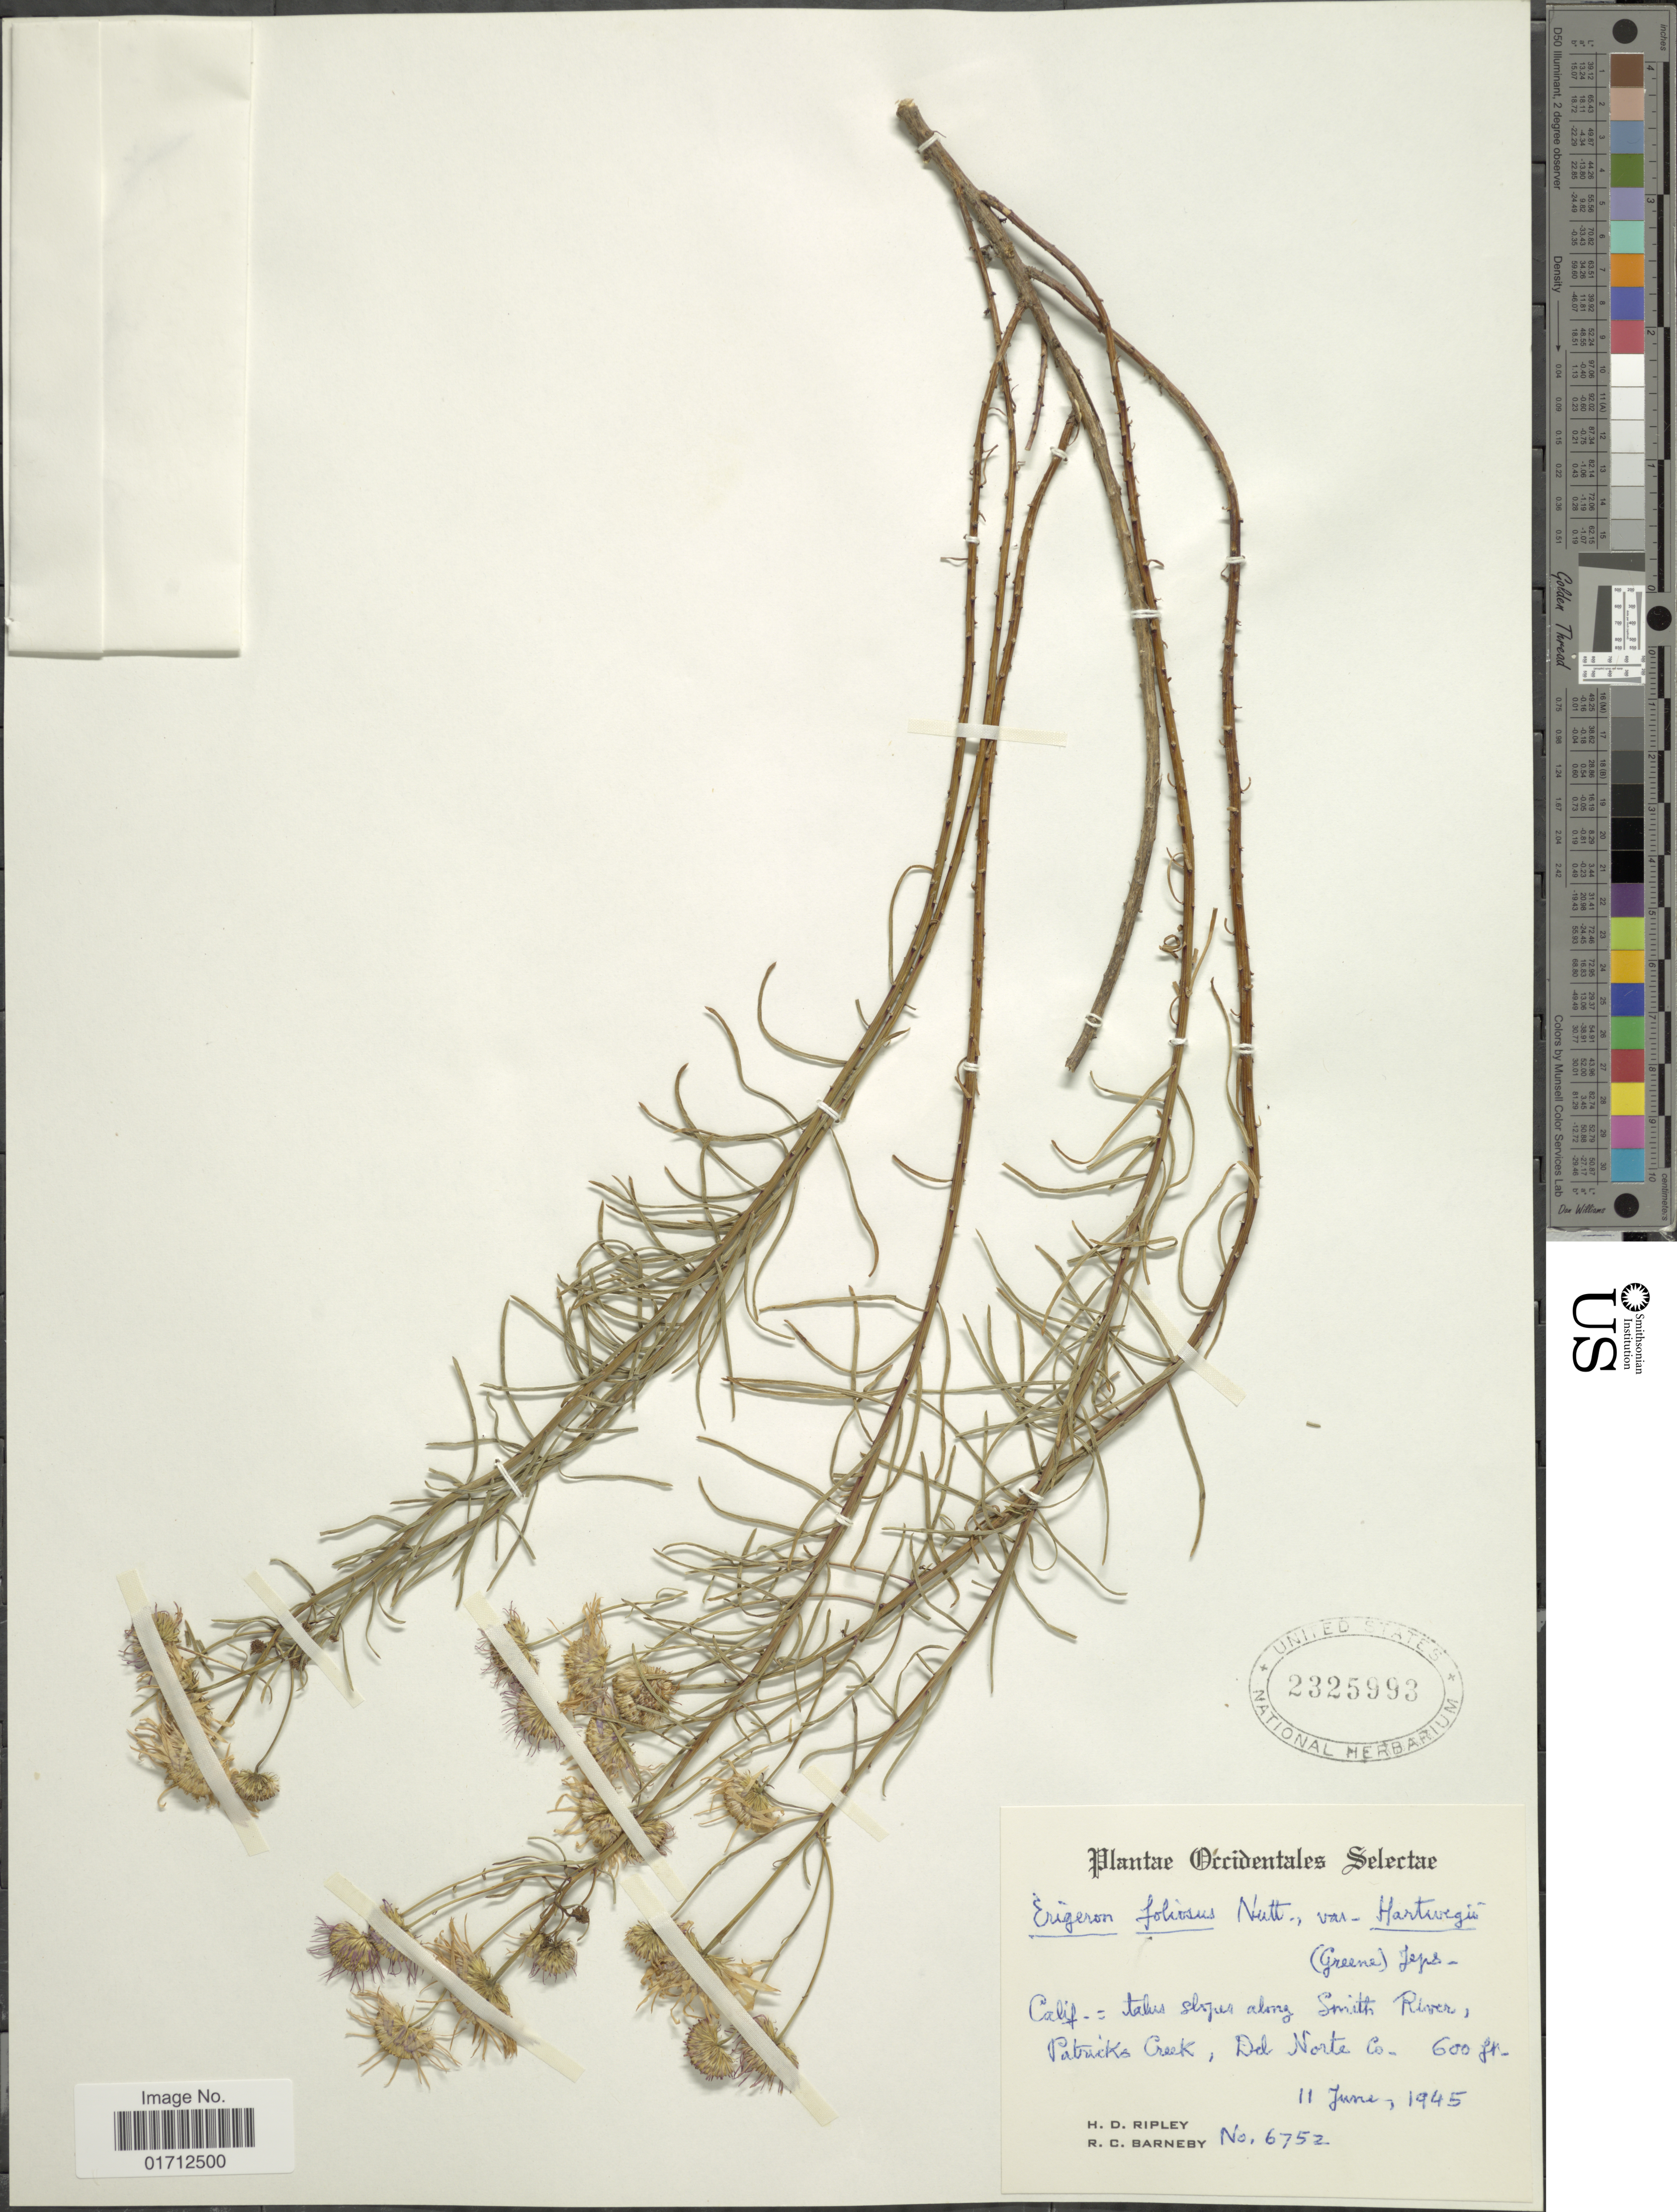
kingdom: Plantae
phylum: Tracheophyta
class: Magnoliopsida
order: Asterales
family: Asteraceae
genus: Erigeron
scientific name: Erigeron foliosus var. hartwegii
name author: (Greene) Jeps.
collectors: H. Ripley & R. C. Barneby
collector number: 6752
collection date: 1945-06-11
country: United States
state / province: California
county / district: Del Norte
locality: Along Smith River, Patricks Creek, Del Norte Co.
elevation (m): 183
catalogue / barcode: US 2325993